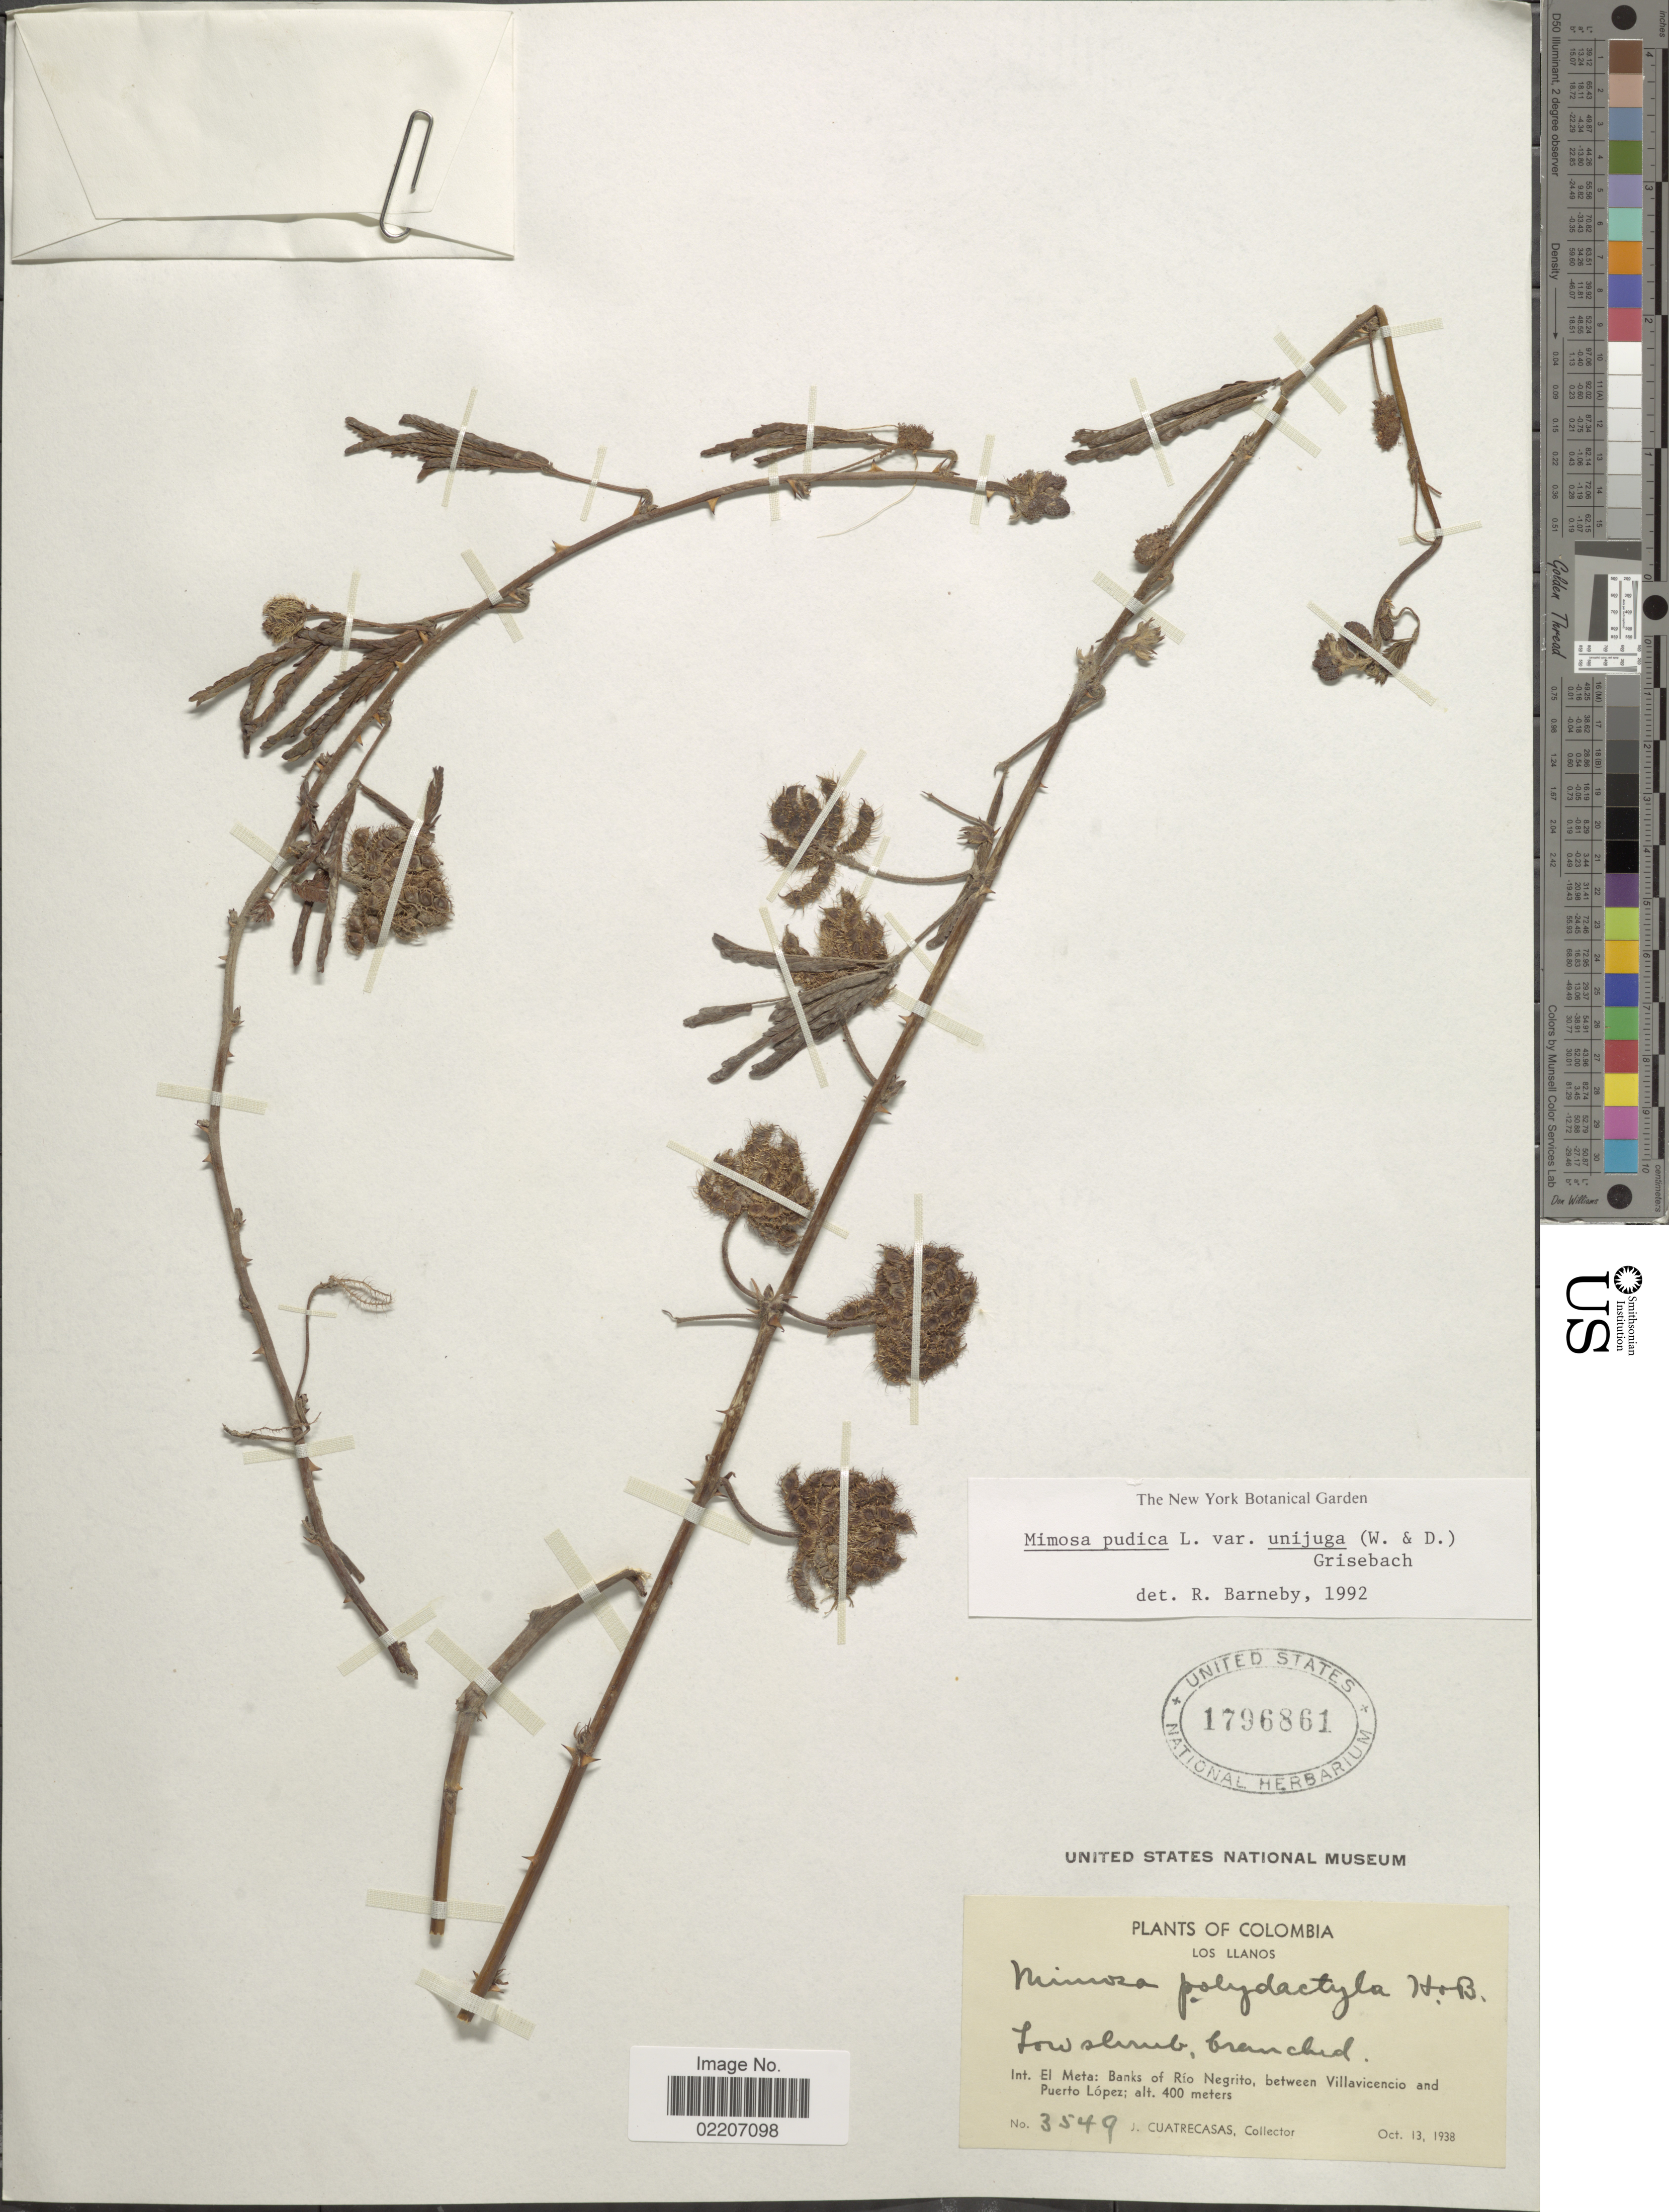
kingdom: Plantae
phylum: Tracheophyta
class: Magnoliopsida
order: Fabales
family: Fabaceae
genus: Mimosa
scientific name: Mimosa pudica var. unijuga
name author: (Walp. & Duchass.) Griseb.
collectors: J. Cuatrecasas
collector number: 3549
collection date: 1938-10-13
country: Colombia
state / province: Meta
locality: Int. El Meta: Banks of Rio Nigrito, between Villavicencio and Puerto Lopez, Los Llanos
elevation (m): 400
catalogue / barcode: US 1796861